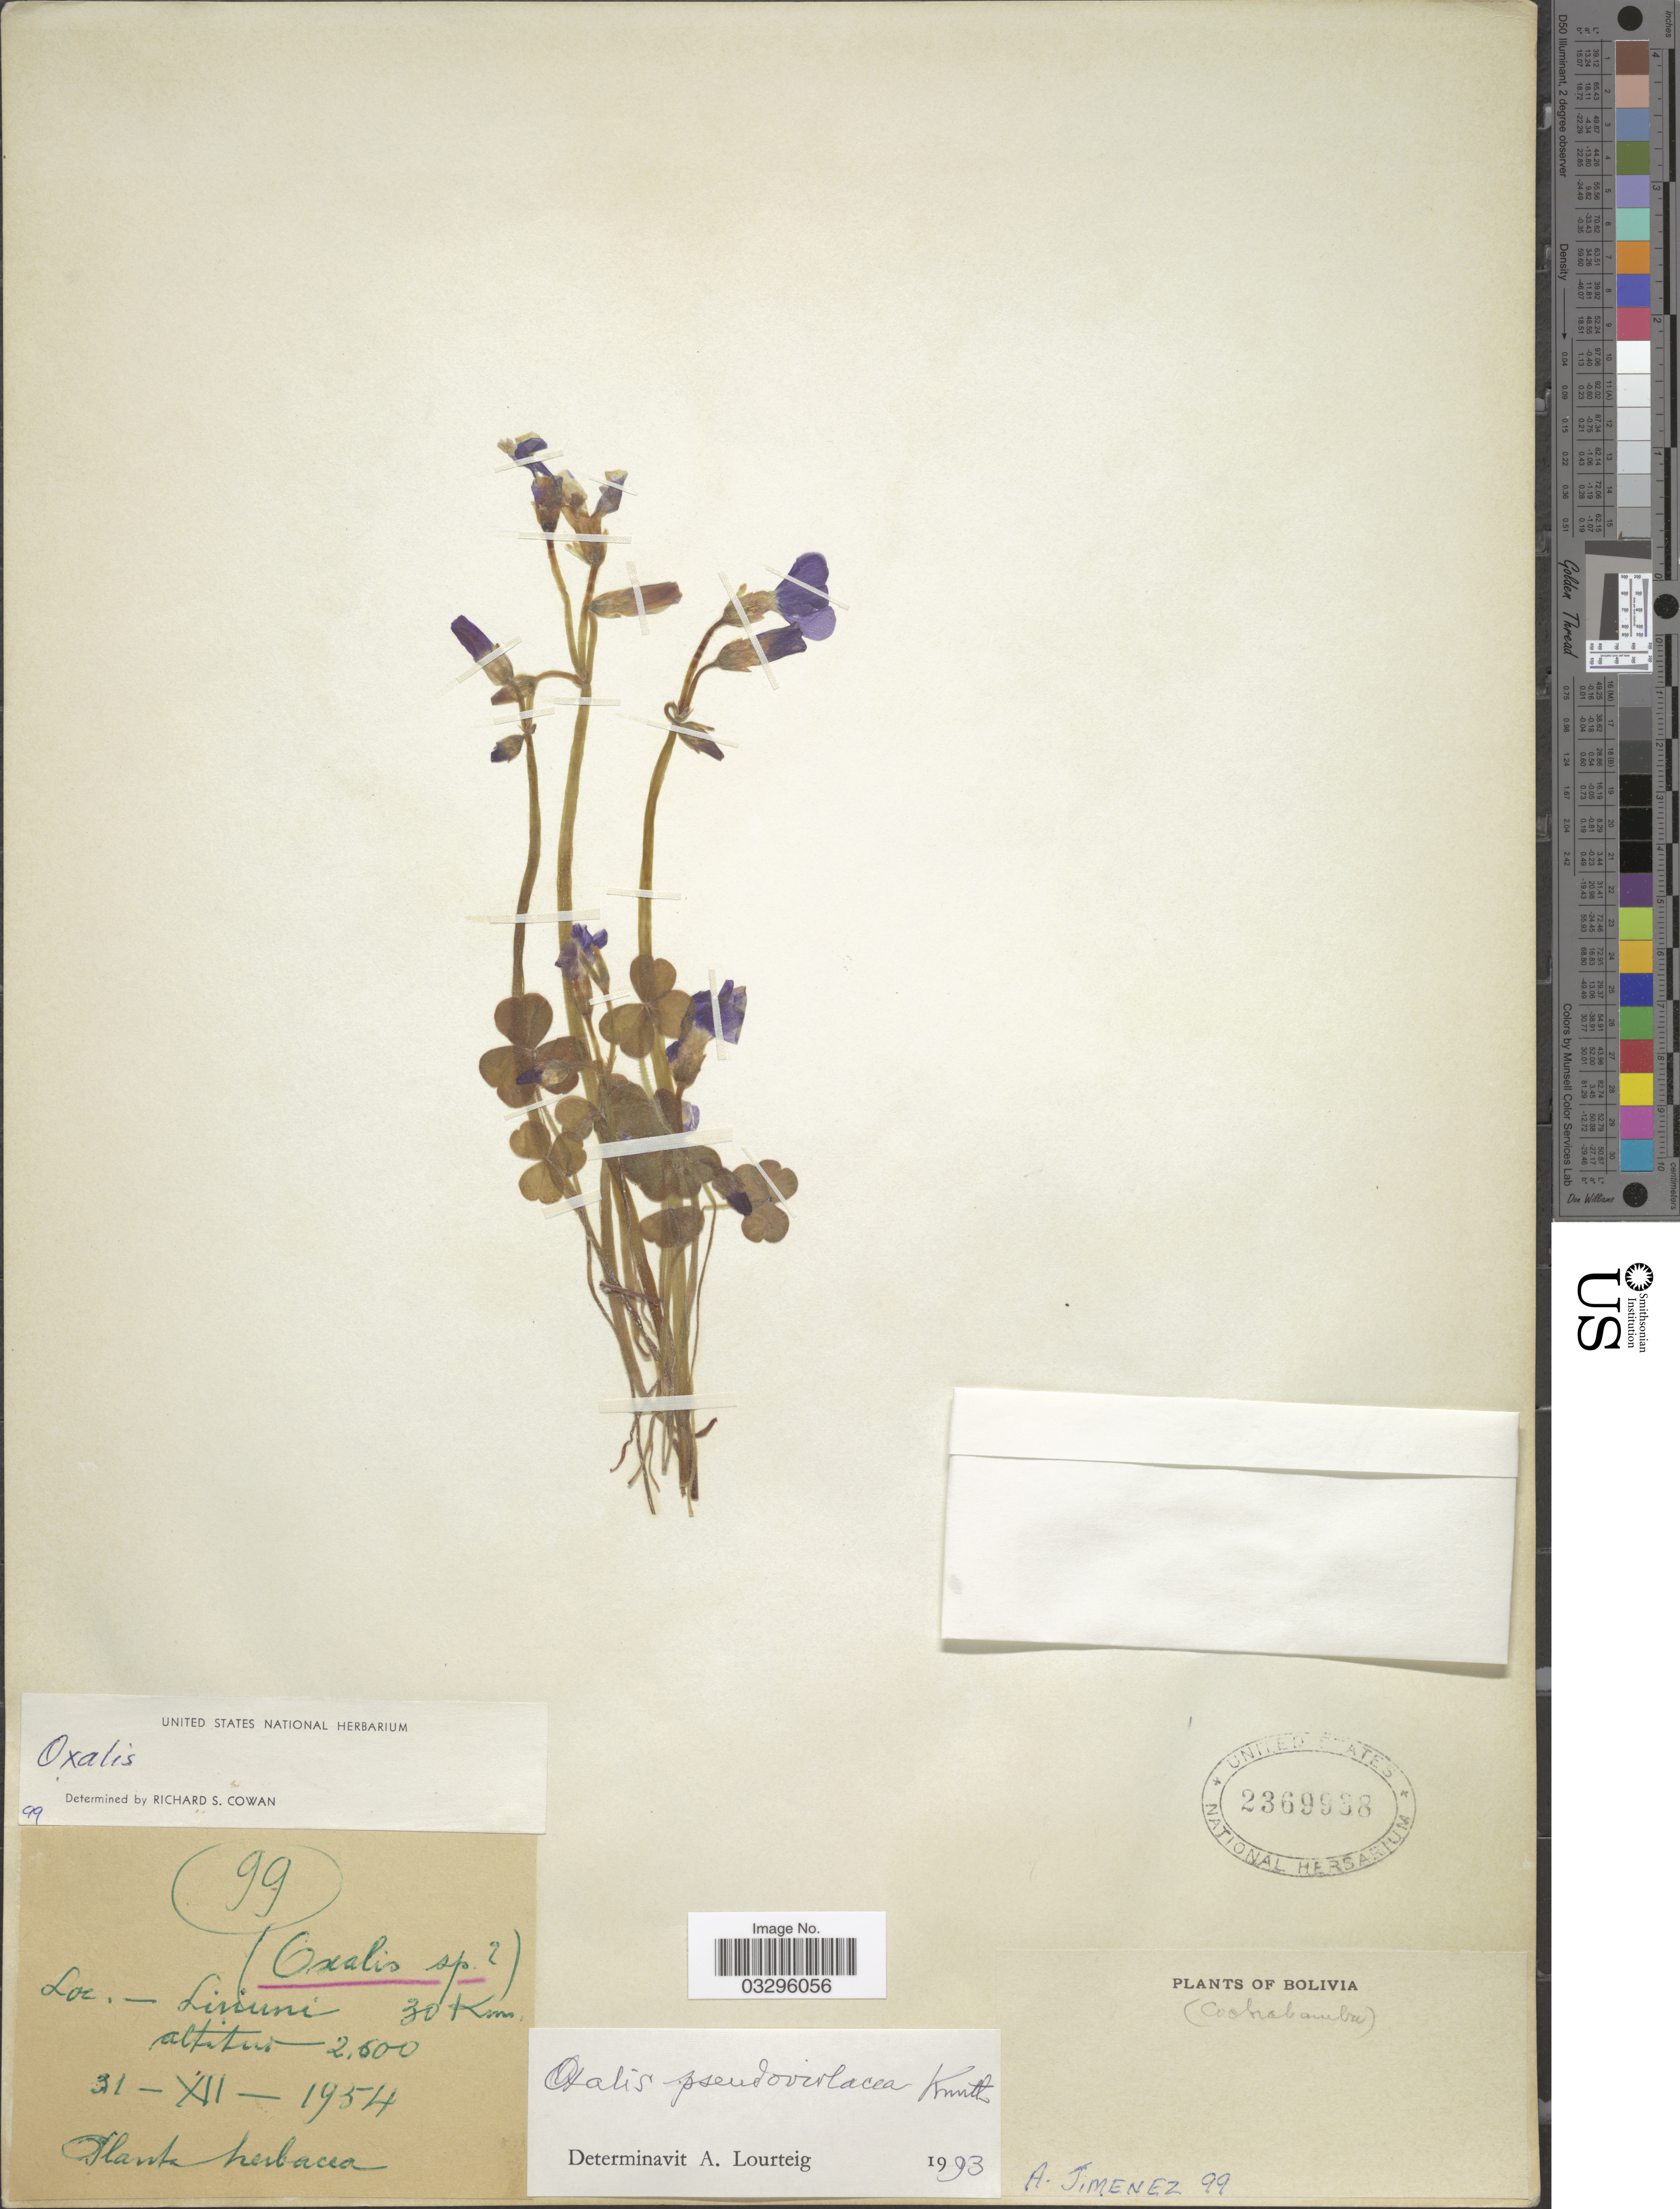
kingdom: Plantae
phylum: Tracheophyta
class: Magnoliopsida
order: Oxalidales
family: Oxalidaceae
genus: Oxalis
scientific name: Oxalis pseudoviolacea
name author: R. Knuth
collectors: A. Jimenez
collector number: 99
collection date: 1954-12-31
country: Bolivia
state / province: Cochabamba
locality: Liriuni 30 Kms.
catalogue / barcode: US 2369938